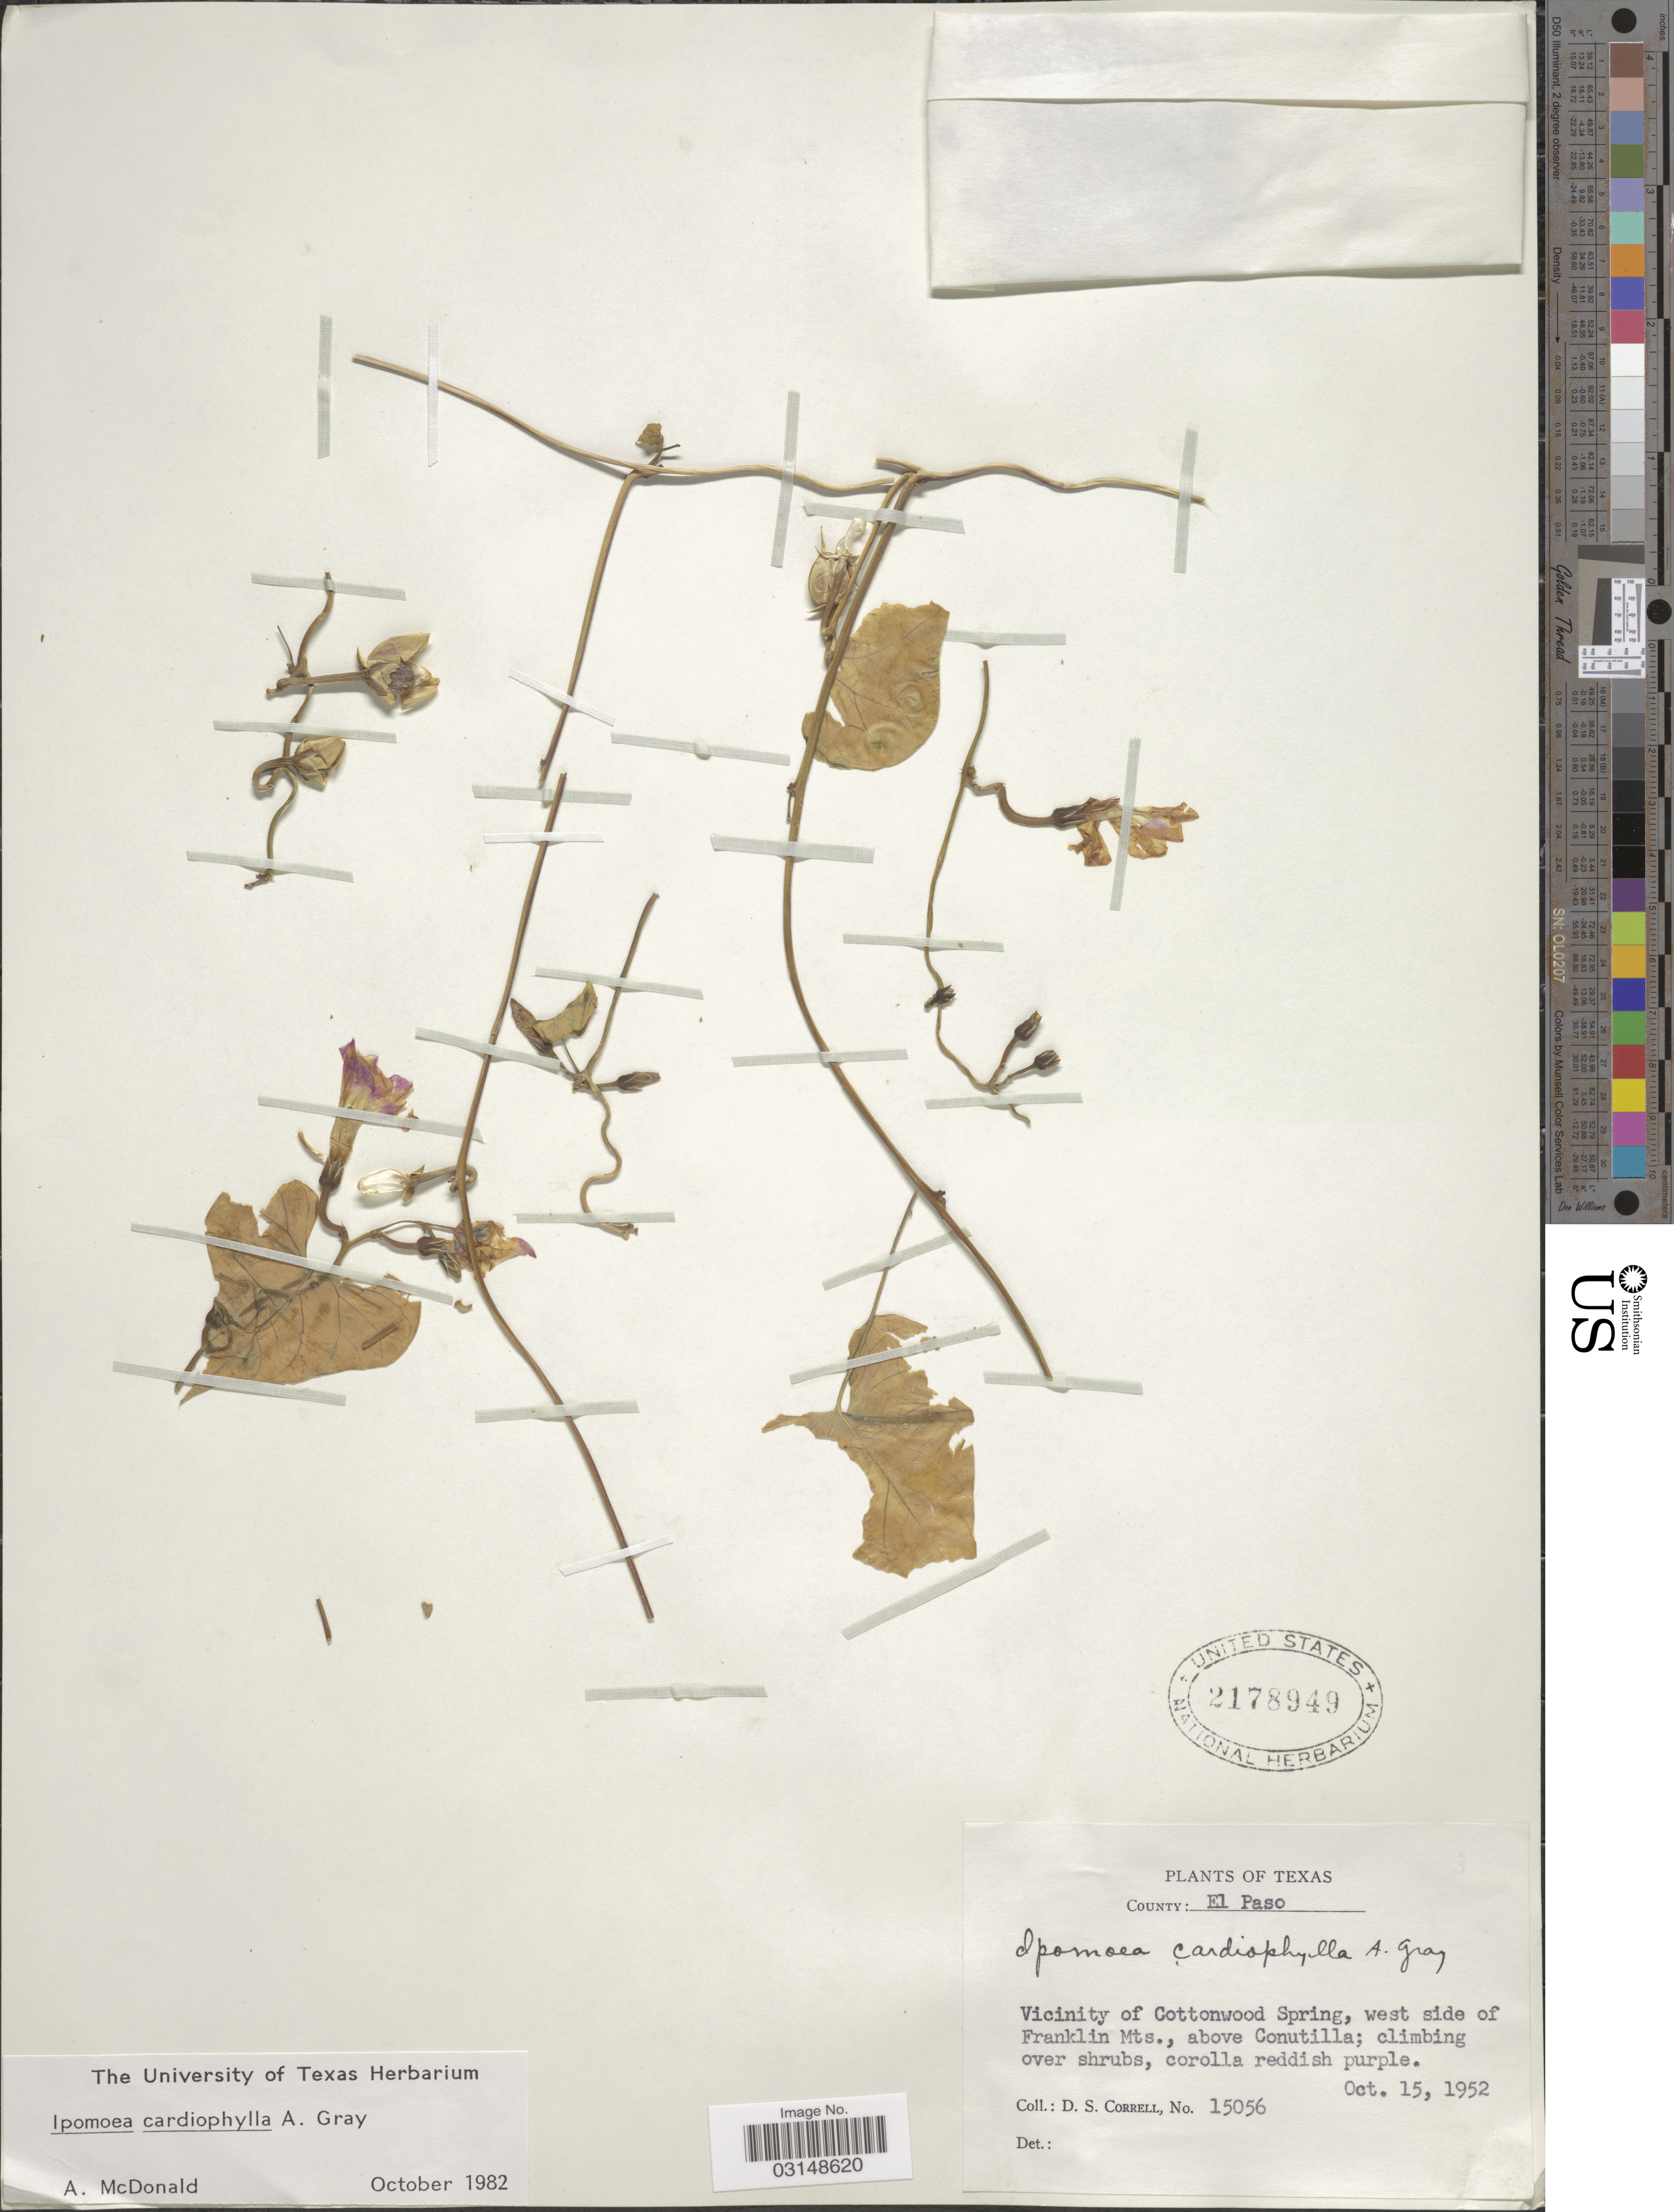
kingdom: Plantae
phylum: Tracheophyta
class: Magnoliopsida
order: Solanales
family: Convolvulaceae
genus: Ipomoea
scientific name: Ipomoea cardiophylla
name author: A. Gray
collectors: D. S. Correll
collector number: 15056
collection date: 1952-10-15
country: United States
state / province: Texas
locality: County: El Paso, Vicinity of Cottonwood Spring, west side of Franklin Mts., above Conutilla.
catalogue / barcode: US 2178949